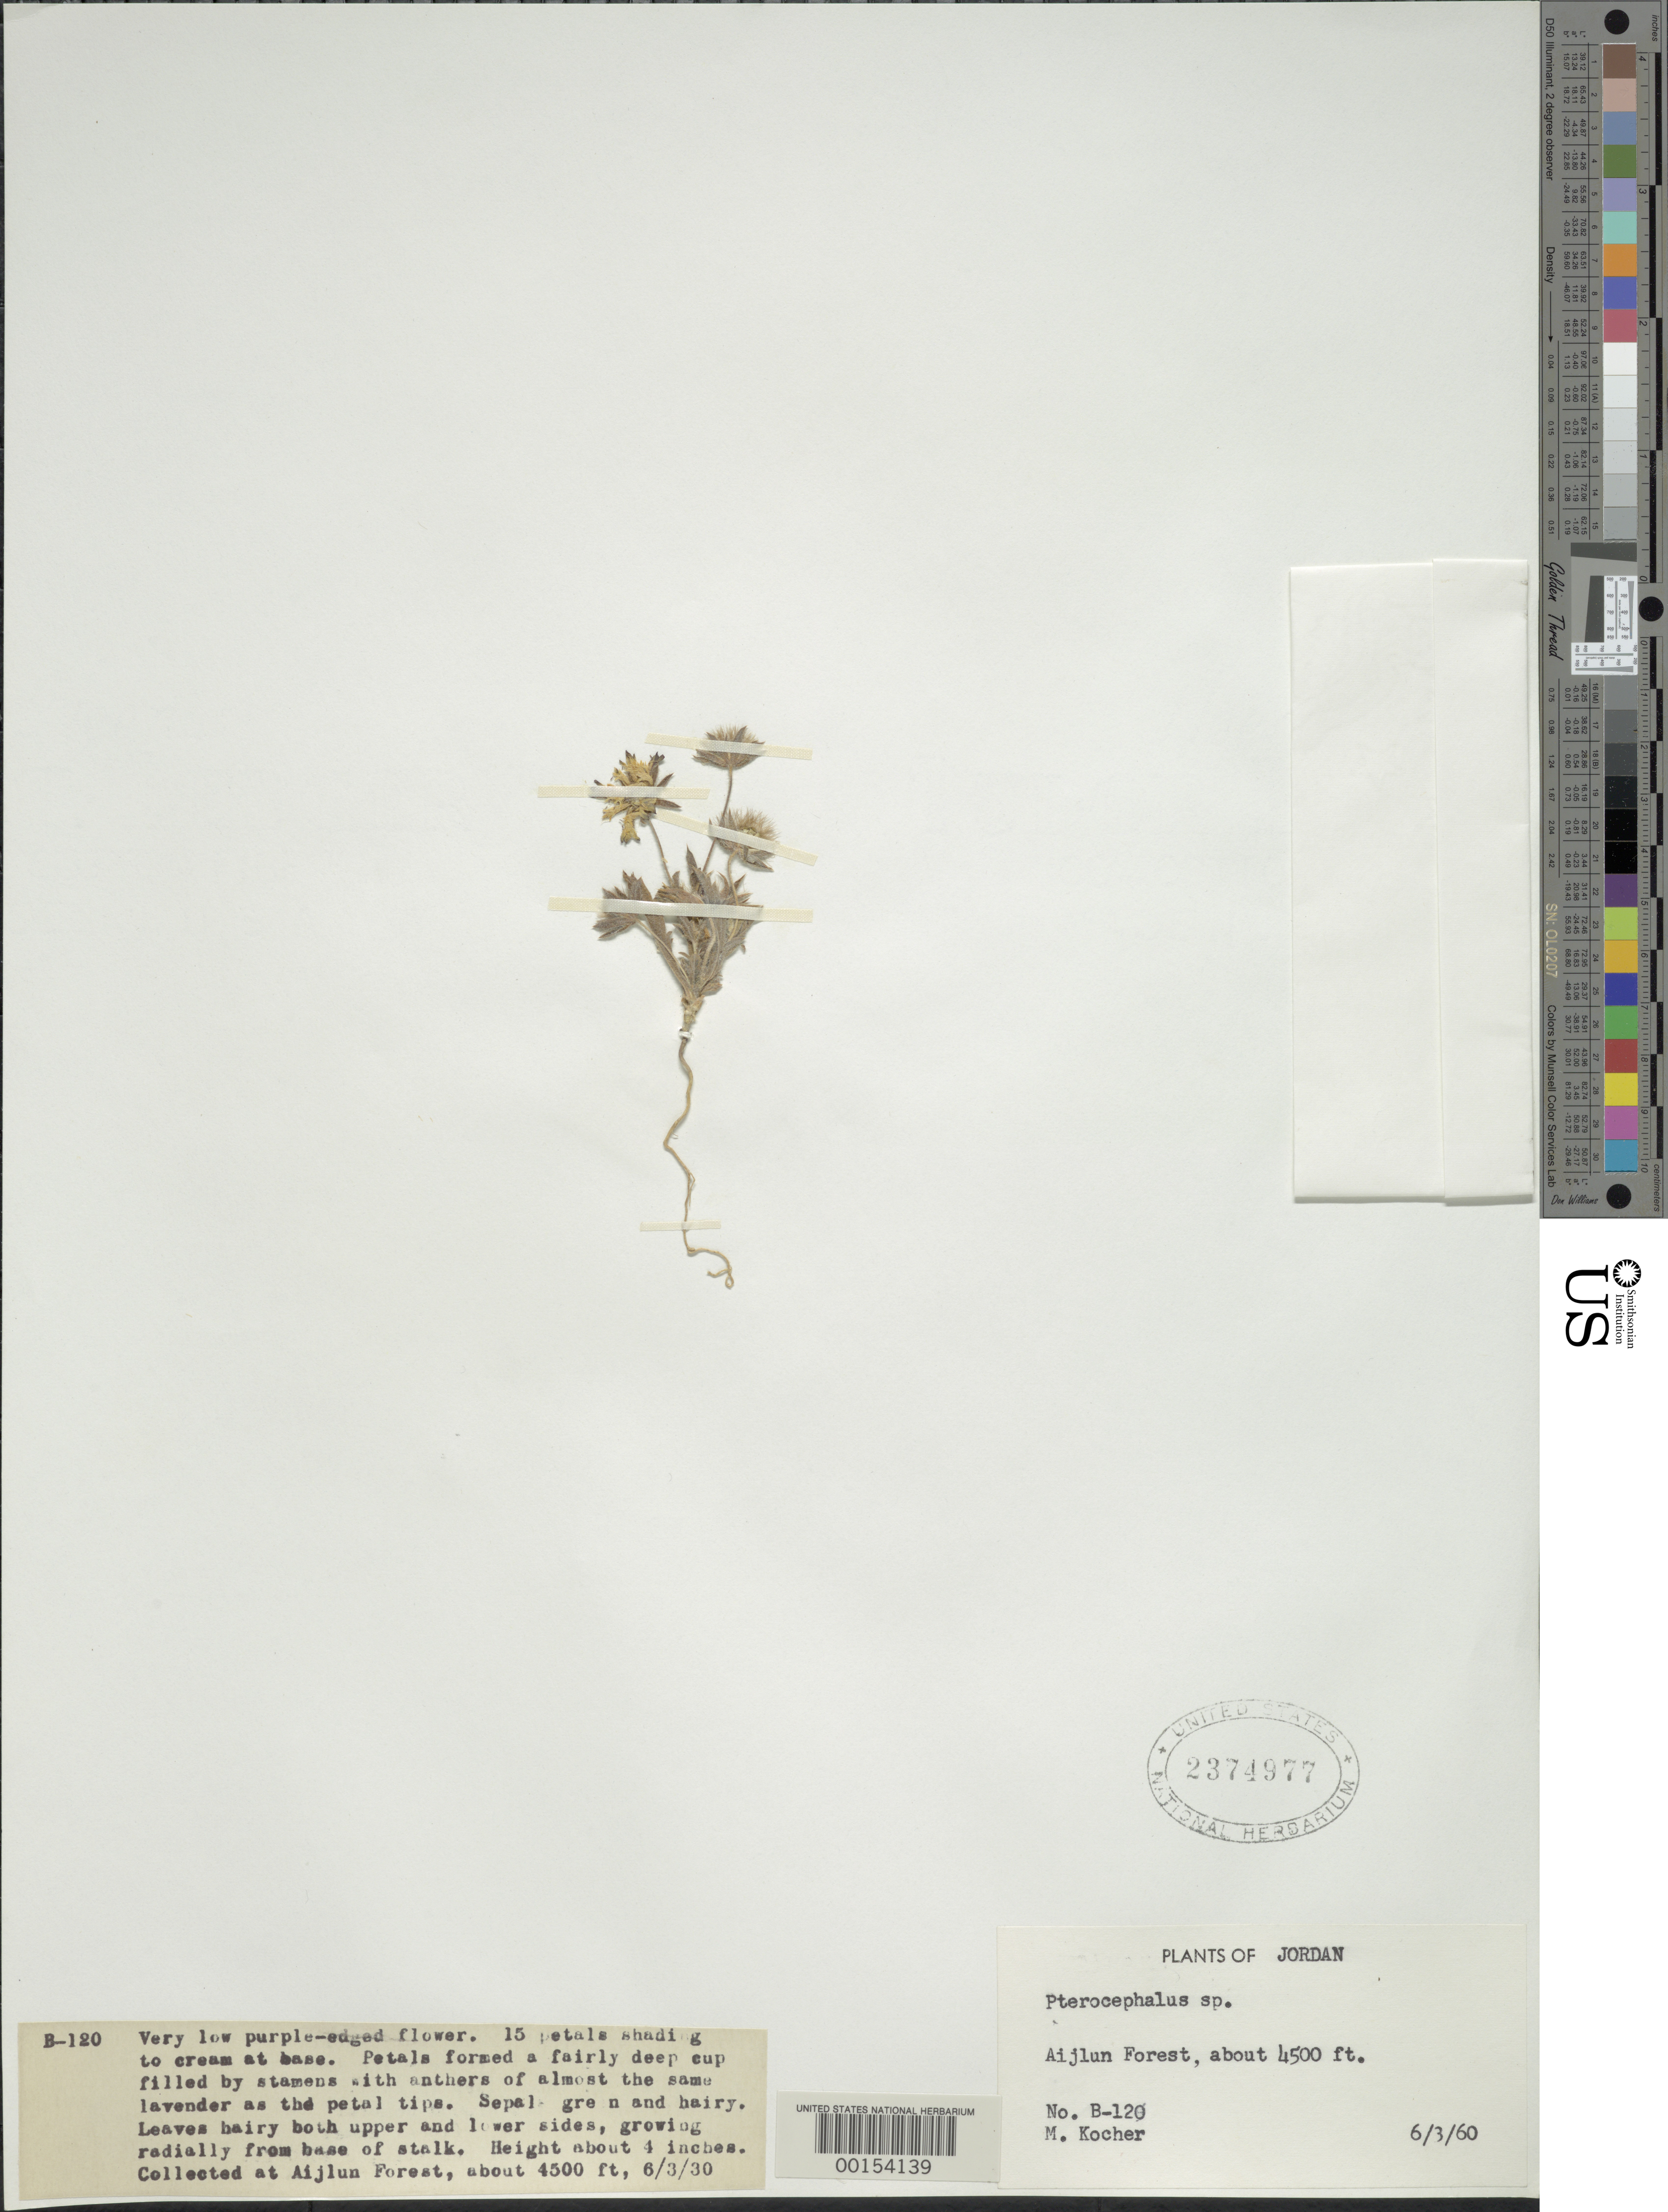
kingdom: Plantae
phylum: Tracheophyta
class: Magnoliopsida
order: Dipsacales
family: Caprifoliaceae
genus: Pterocephalus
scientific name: Pterocephalus sp.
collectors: M. Kocher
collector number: B120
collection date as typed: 06 Mar 1930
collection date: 1930-03-06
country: Jordan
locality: Aijlun Forest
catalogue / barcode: US 2374977